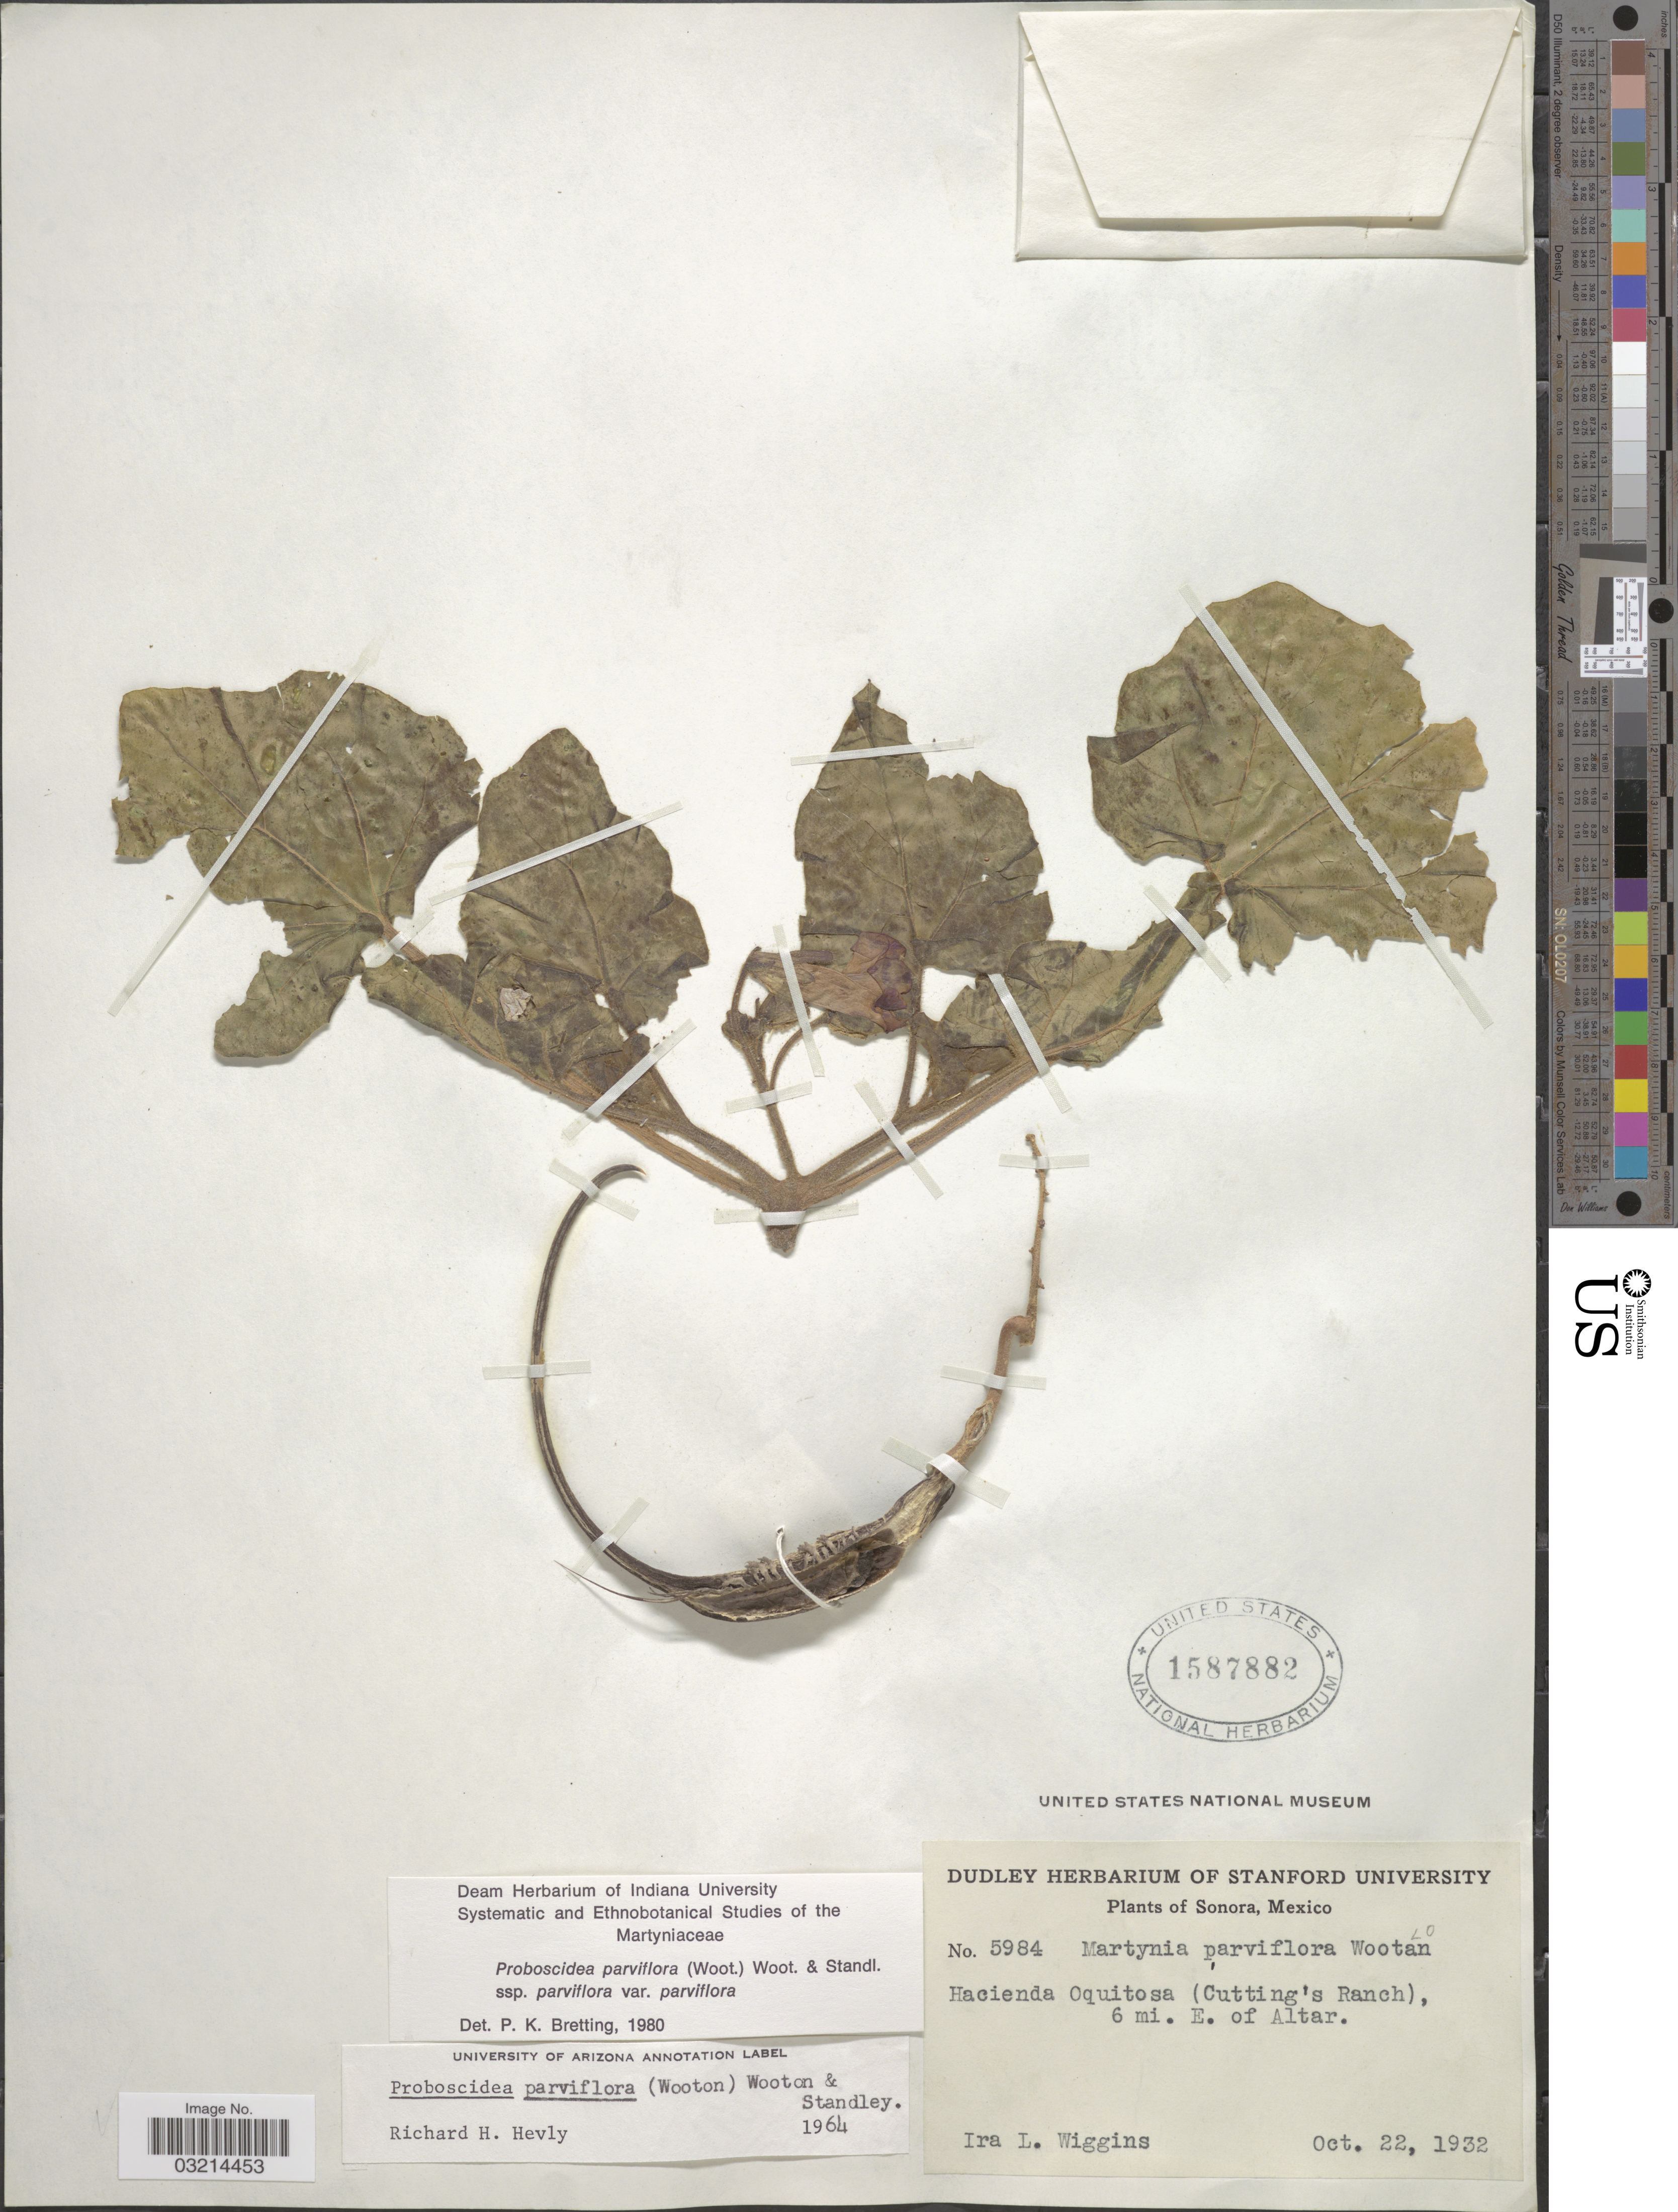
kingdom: Plantae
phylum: Tracheophyta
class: Magnoliopsida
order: Lamiales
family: Martyniaceae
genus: Proboscidea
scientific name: Proboscidea parviflora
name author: (Wooton) Wooton & Standl.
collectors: I. L. Wiggins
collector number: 5984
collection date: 1932-10-22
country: Mexico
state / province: Sonora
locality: Hacienda Oquitosa (Cutting's Ranch), 6 mi. E. of Altar.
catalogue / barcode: US 1587882